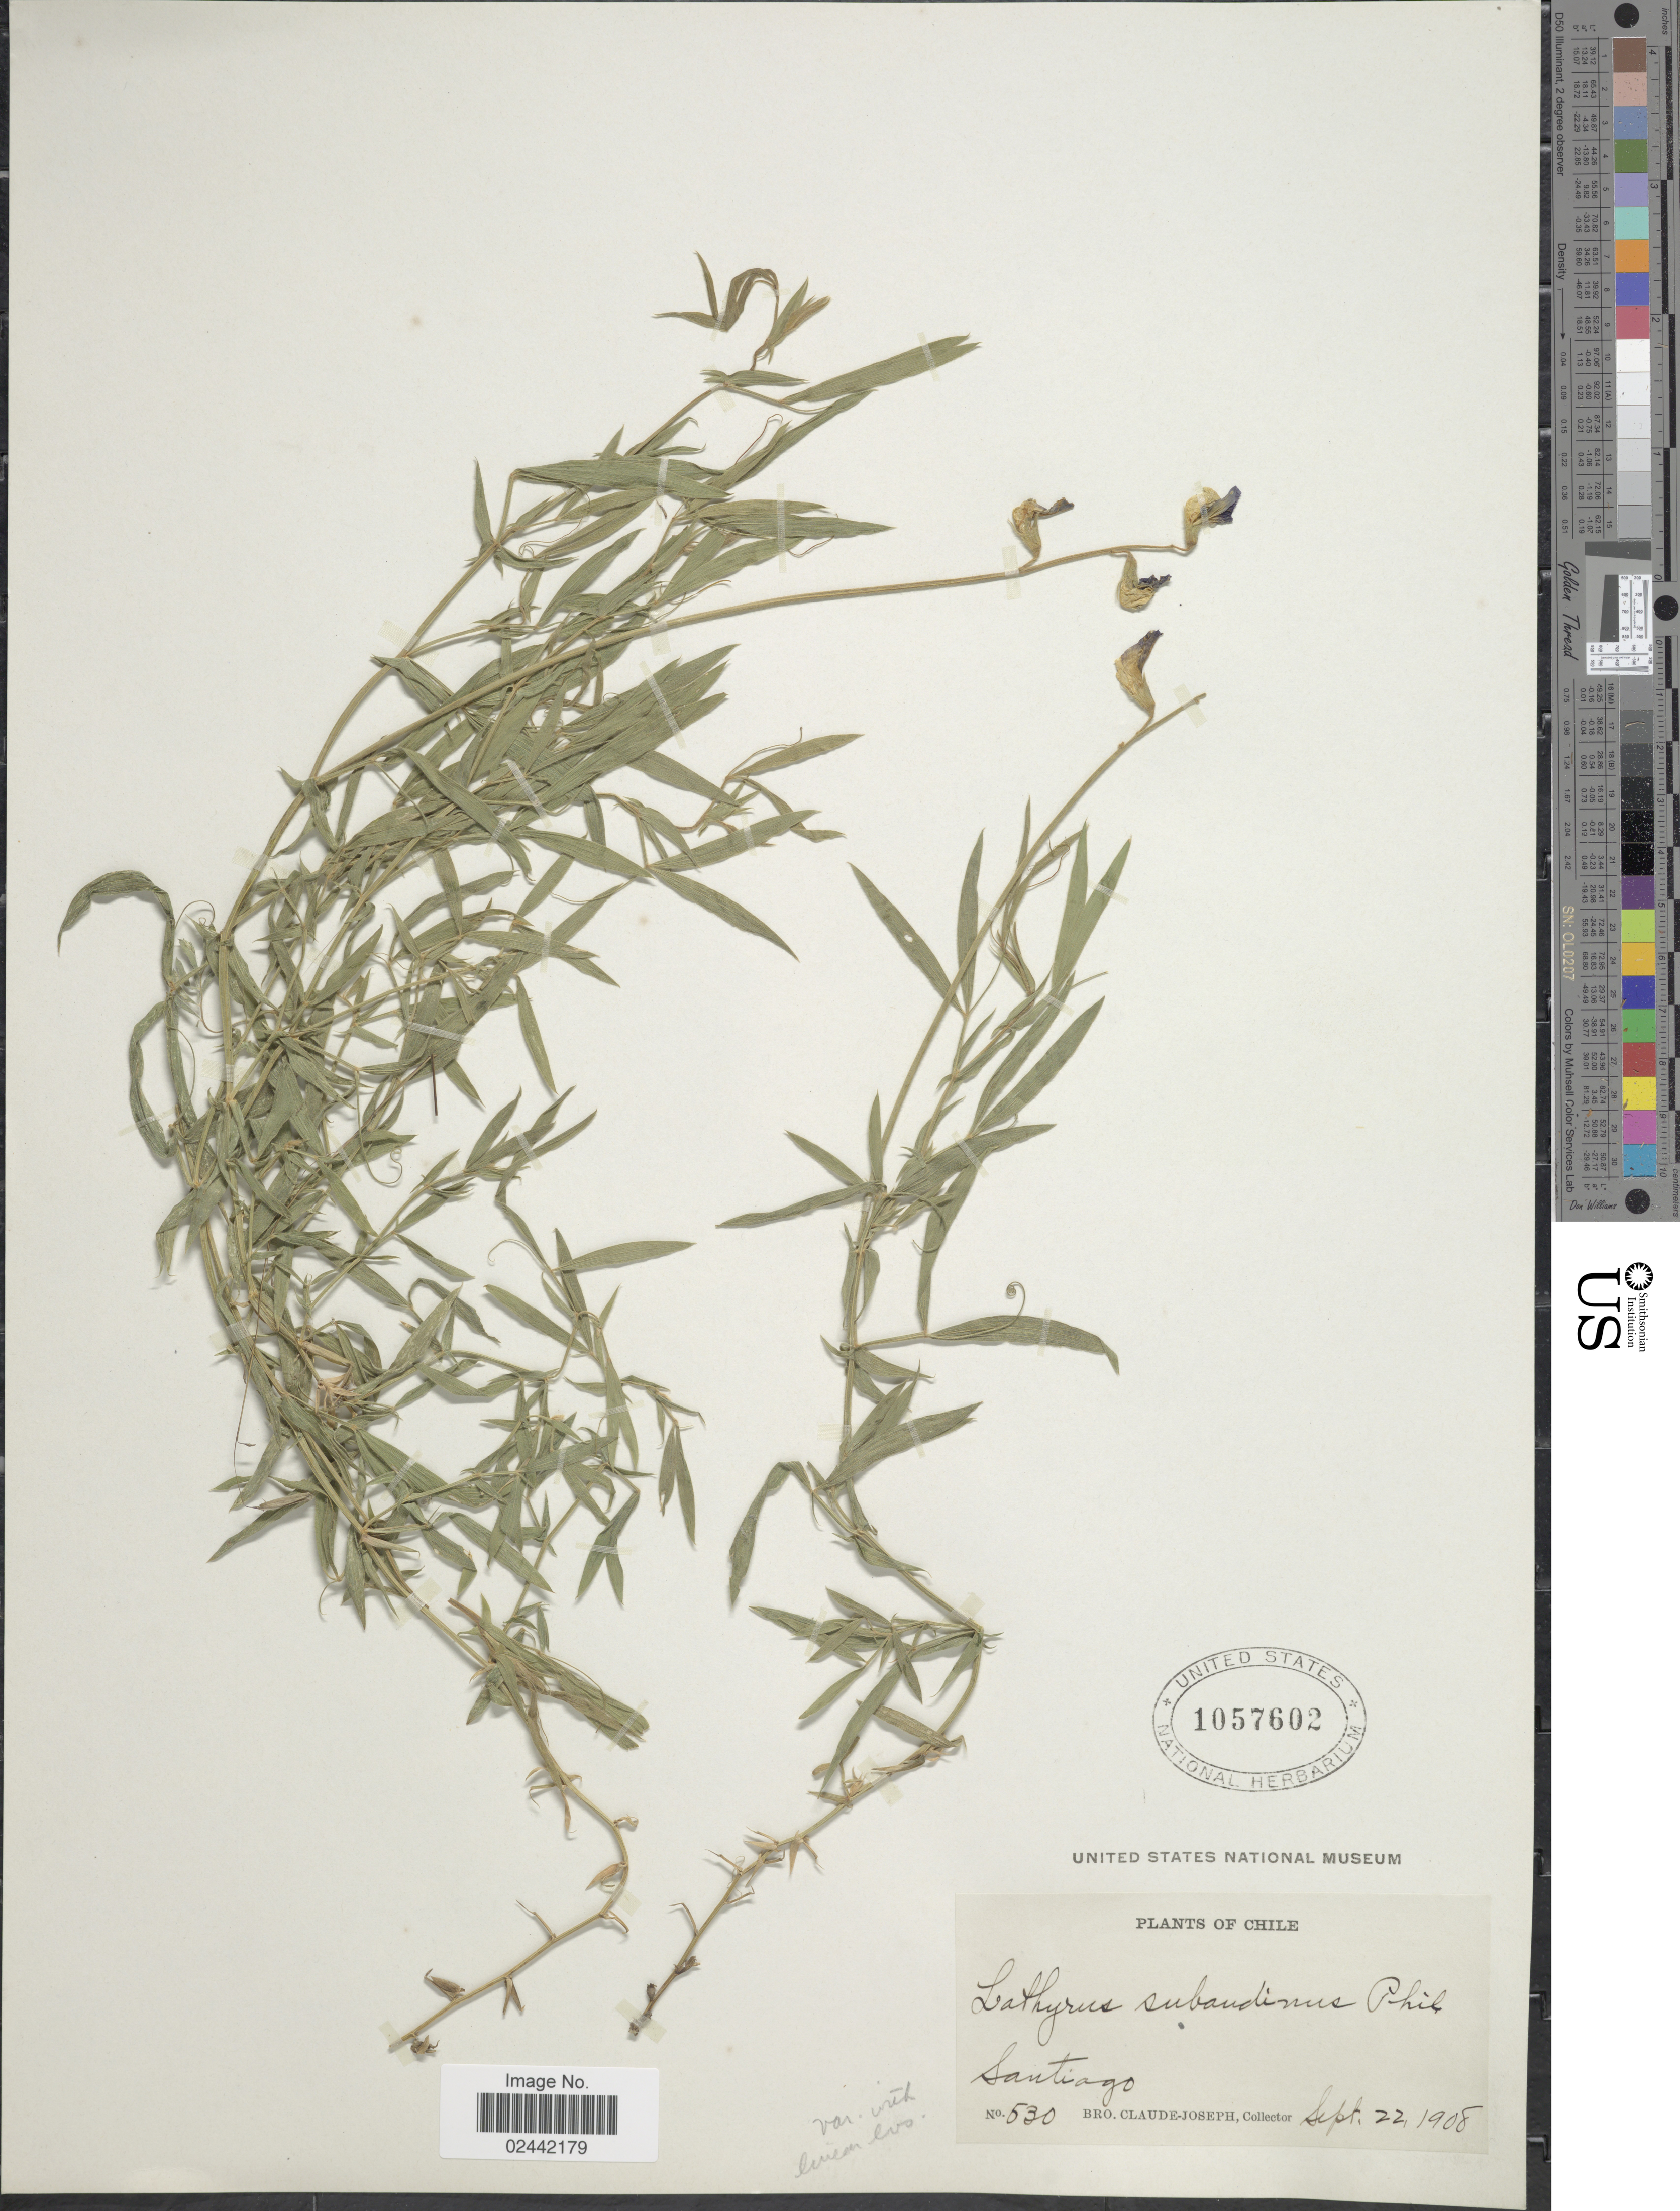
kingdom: Plantae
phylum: Tracheophyta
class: Magnoliopsida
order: Fabales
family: Fabaceae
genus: Lathyrus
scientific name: Lathyrus subandinus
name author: Phil.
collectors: Bro. Claude-Joseph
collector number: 530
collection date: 1908-09-22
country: Chile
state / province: Región Metropolitana (RM)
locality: Santiago.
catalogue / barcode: US 1057602